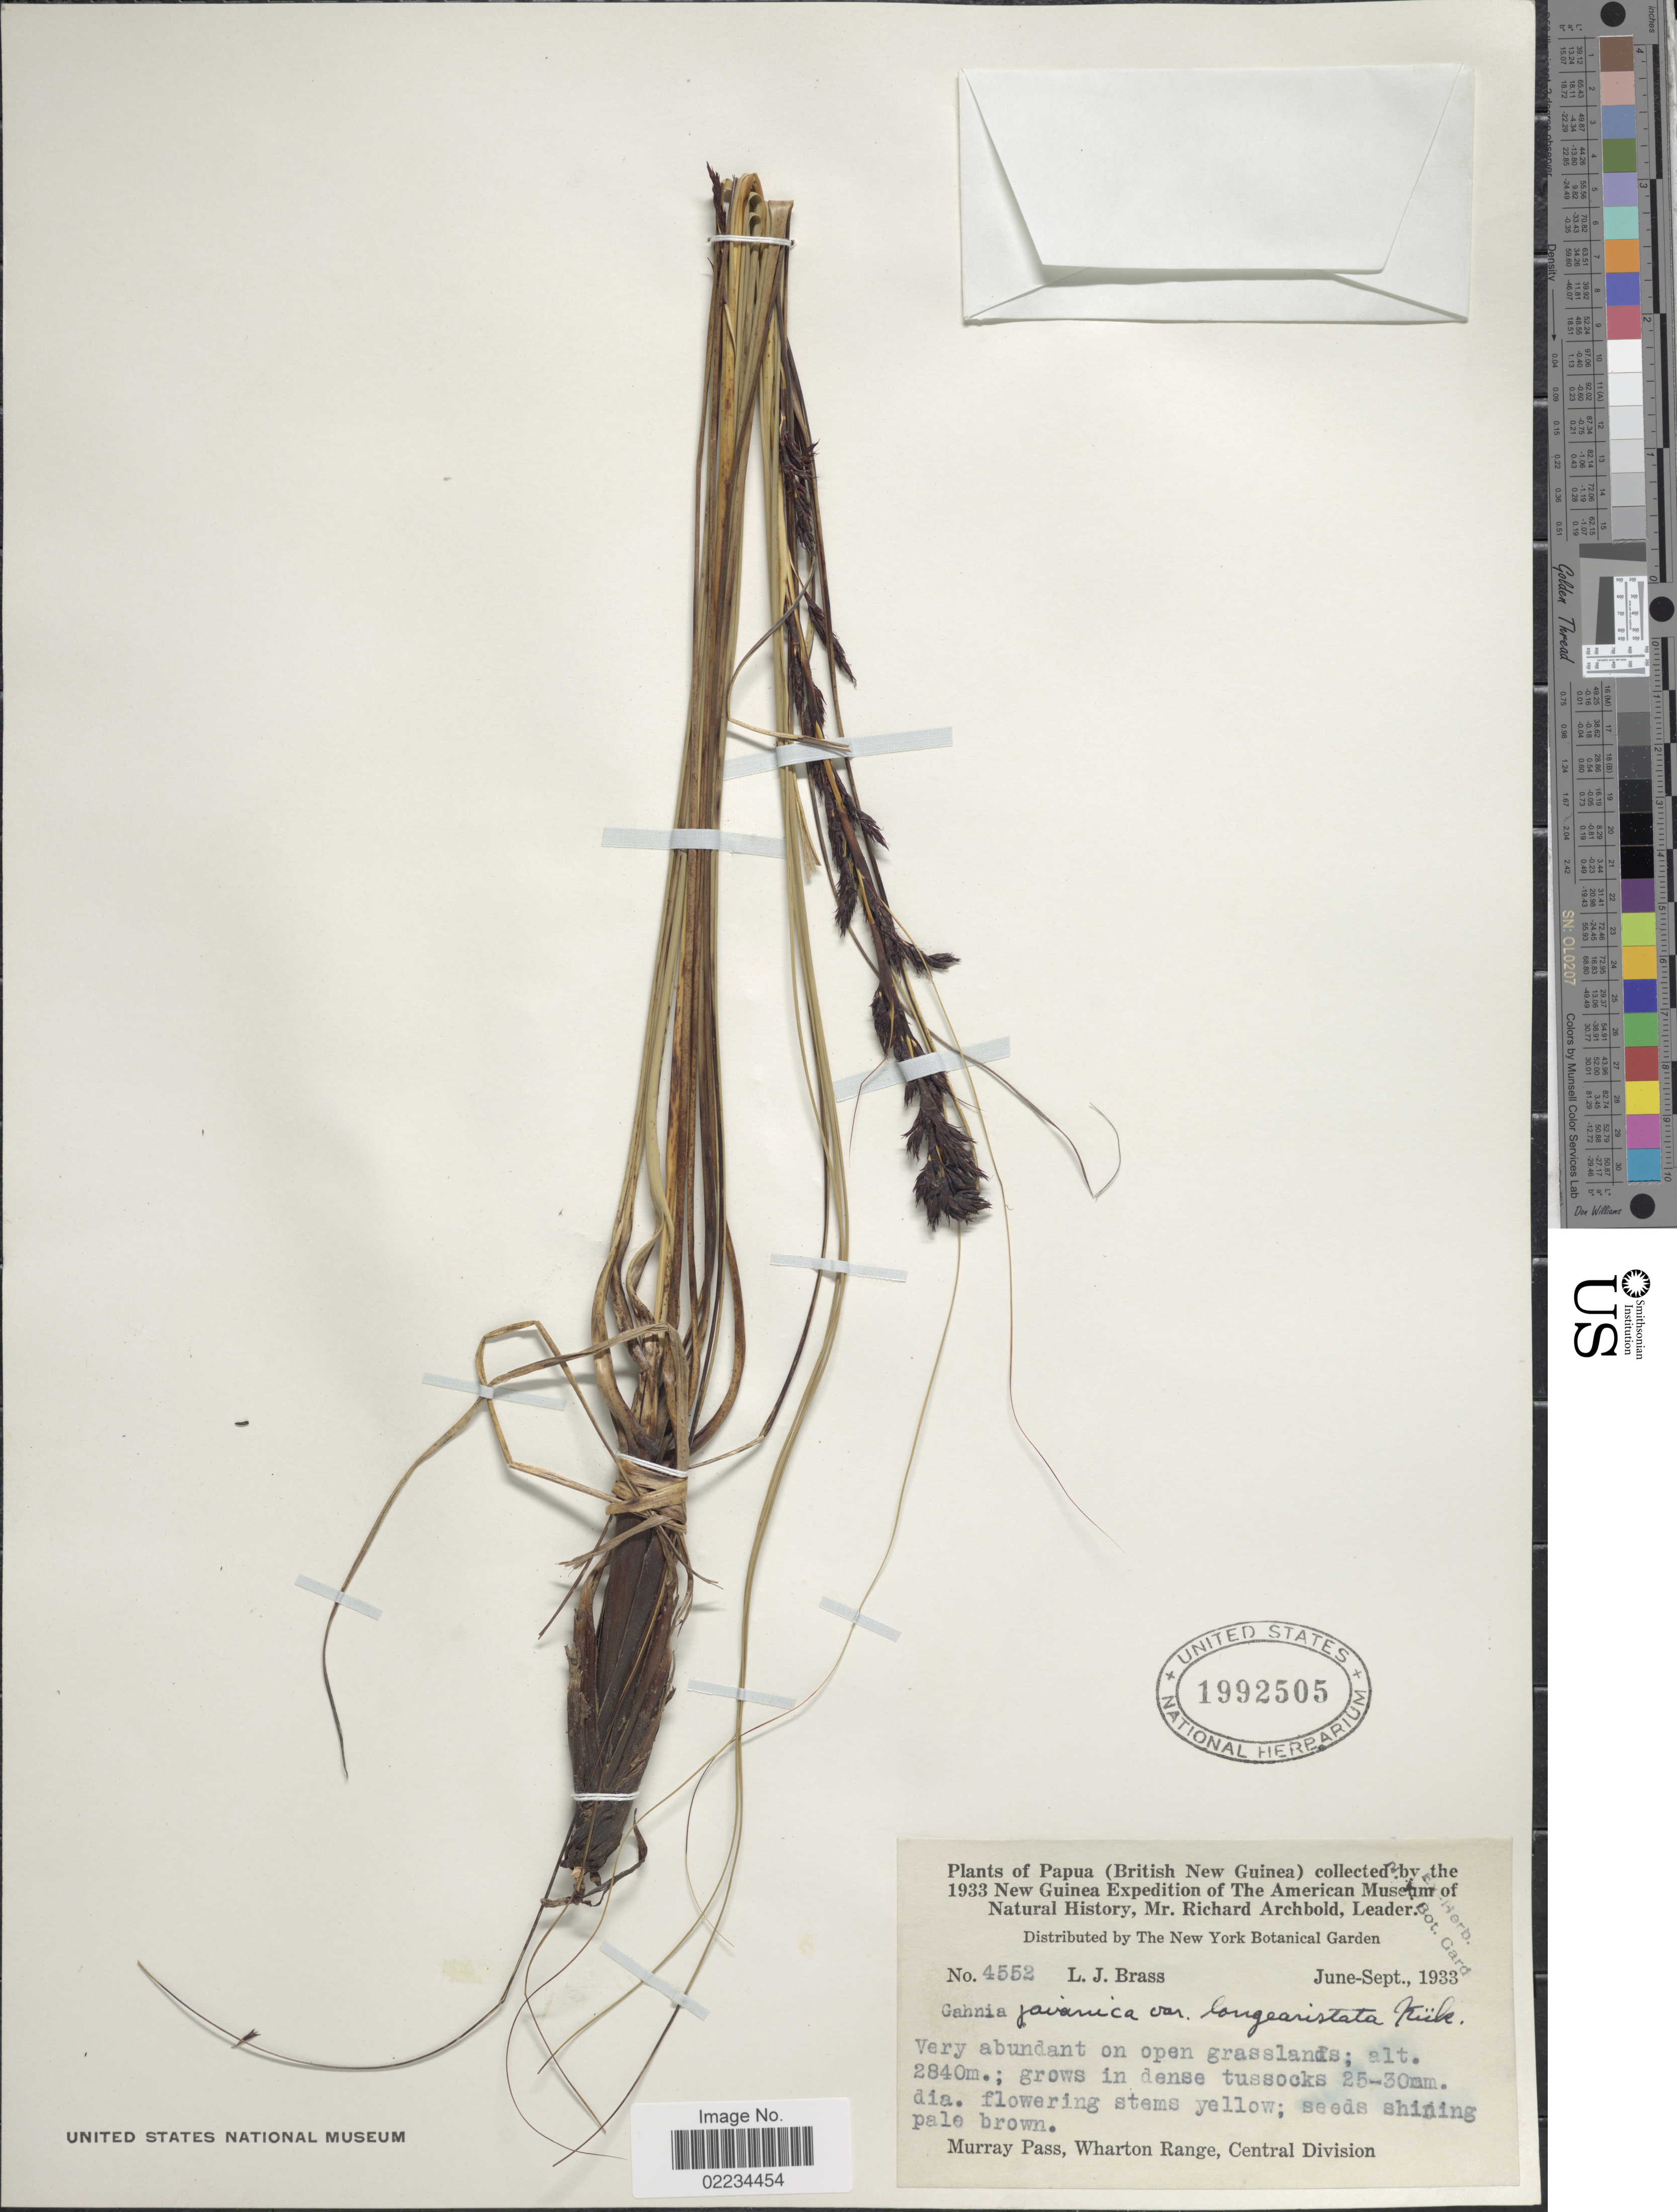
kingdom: Plantae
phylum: Tracheophyta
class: Liliopsida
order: Poales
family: Cyperaceae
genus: Gahnia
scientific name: Gahnia javanica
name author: Moritzi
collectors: L. J. Brass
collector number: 4552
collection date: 1933-06/1933-09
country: Papua New Guinea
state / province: Central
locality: (British New Guinea), Murray Pass, Wharton Range, Central Division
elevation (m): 2840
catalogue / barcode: US 1992505